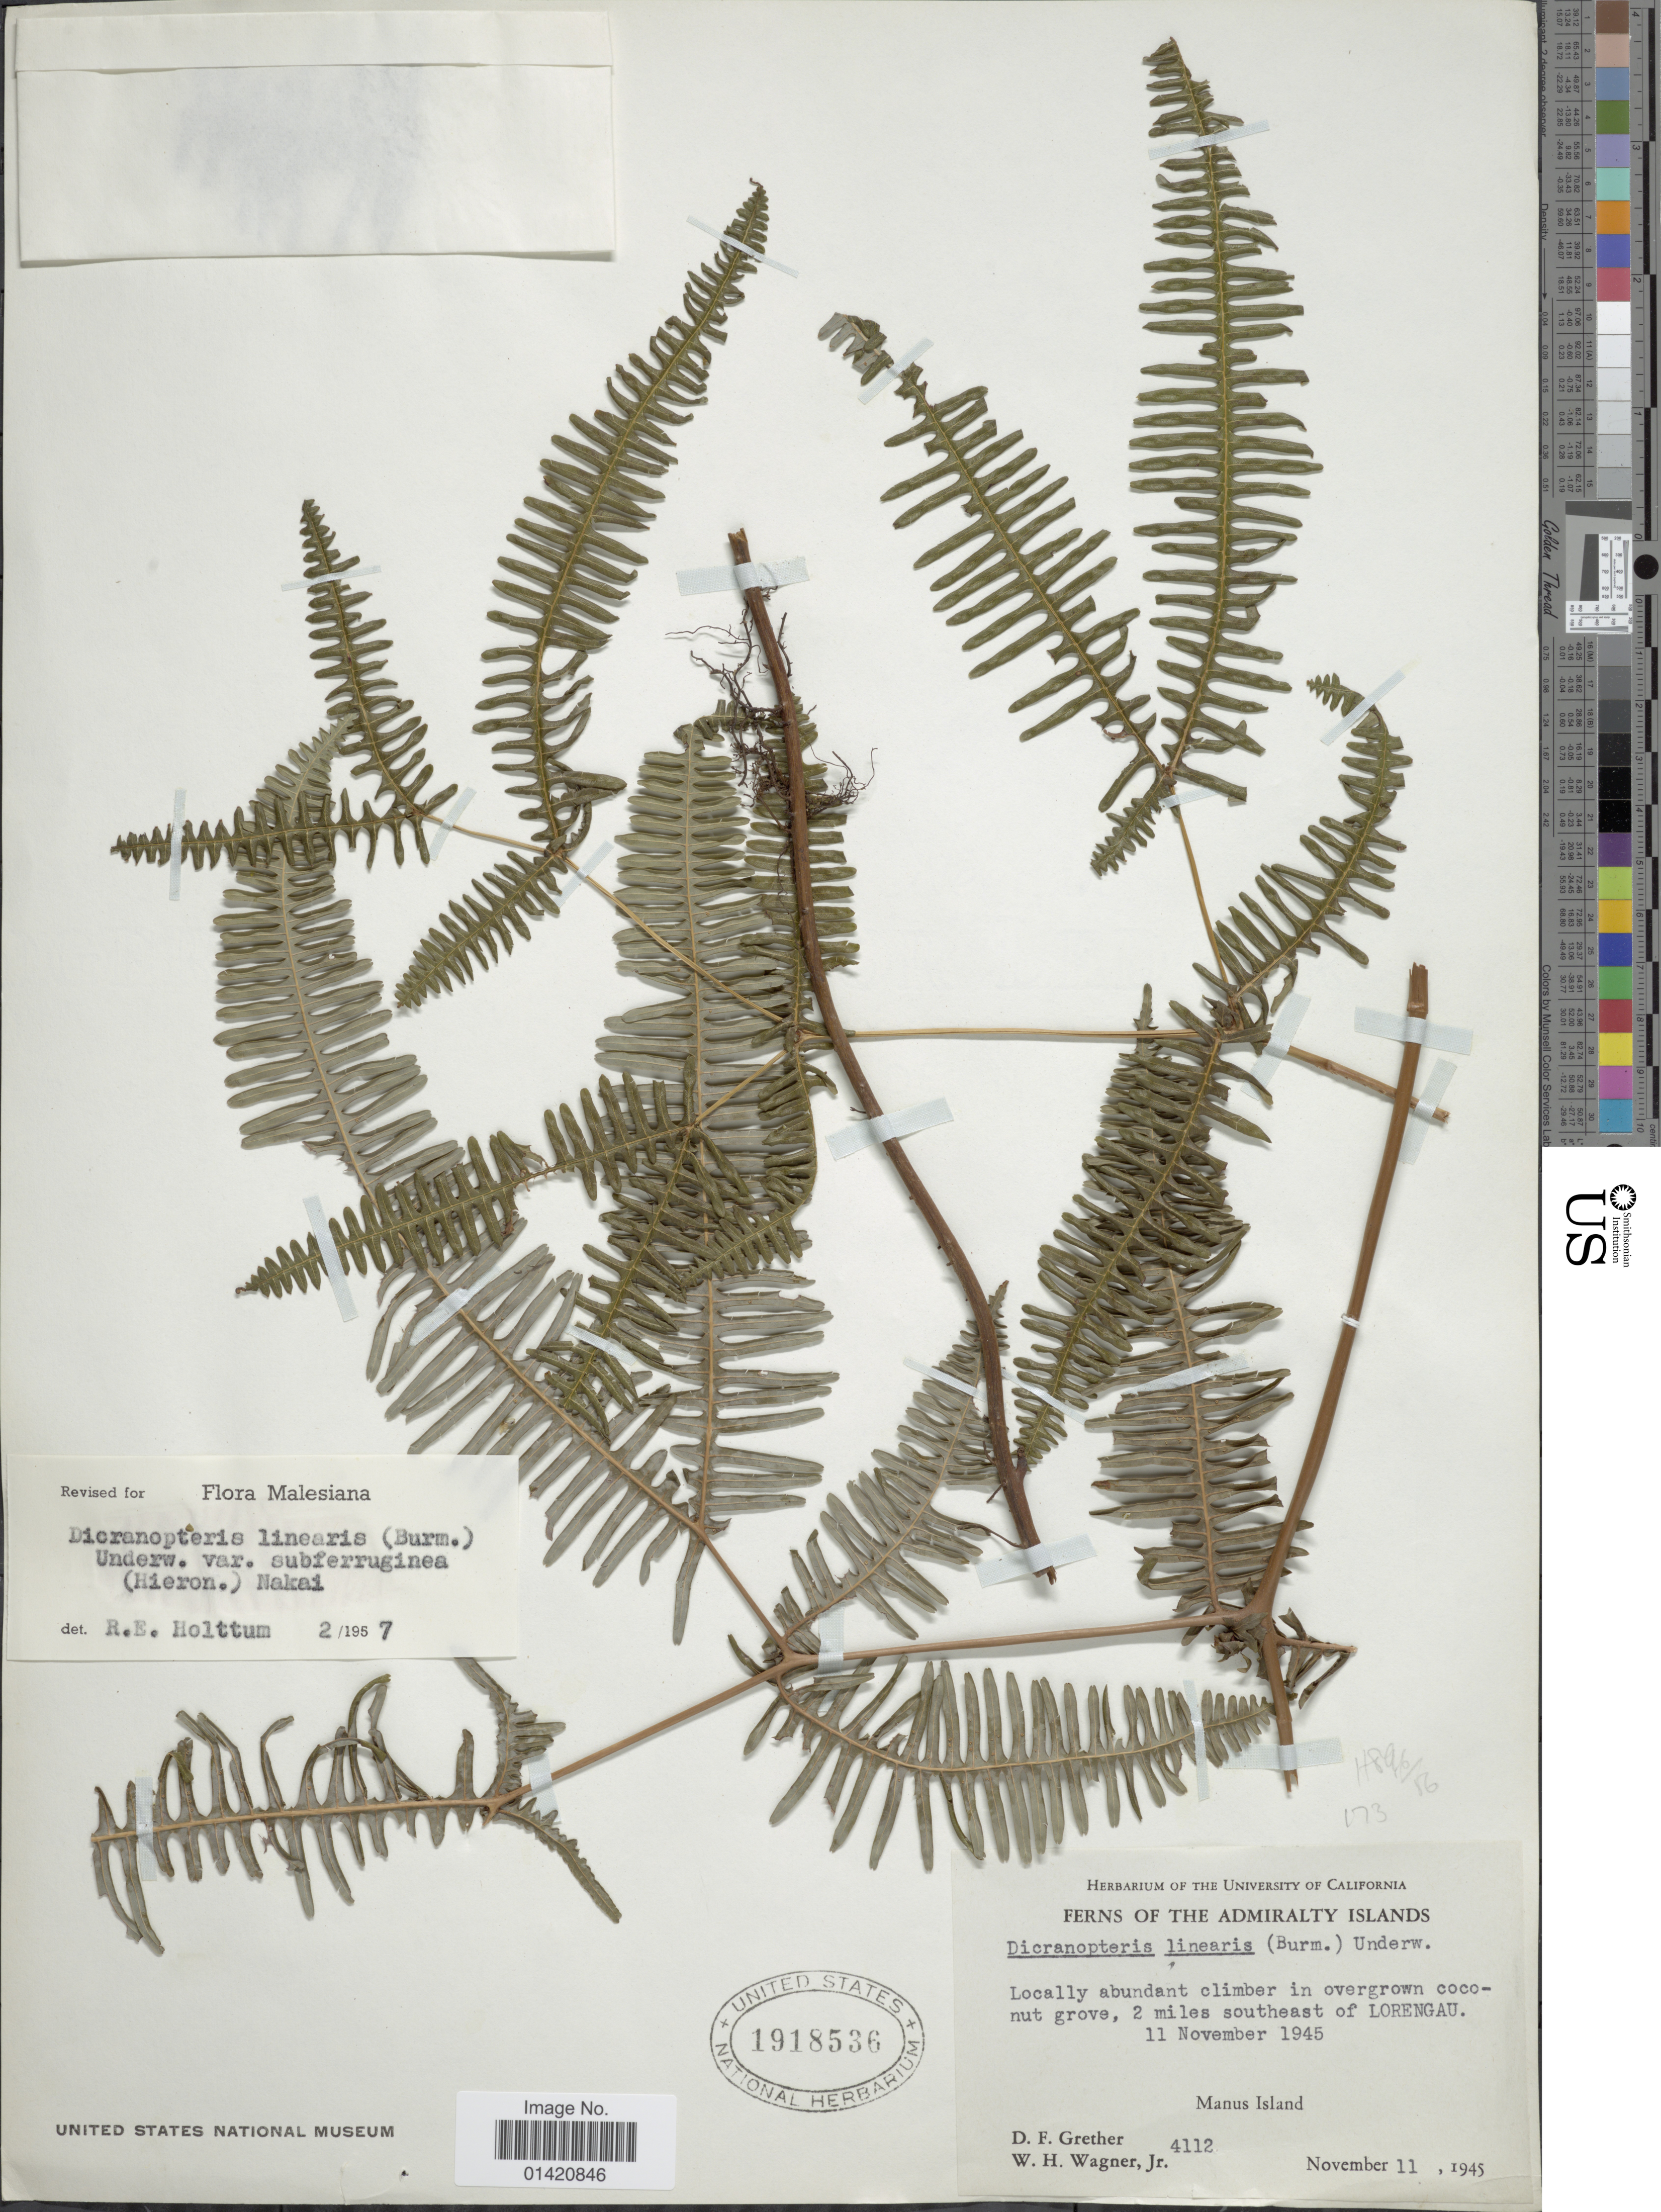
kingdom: Plantae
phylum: Tracheophyta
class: Polypodiopsida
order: Gleicheniales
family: Gleicheniaceae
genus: Dicranopteris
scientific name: Dicranopteris linearis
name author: (Burm. f.) Underw.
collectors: D. F. Grether & W. H. Wagner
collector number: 4112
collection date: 1945-11-11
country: Papua New Guinea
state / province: Manus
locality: The Admiralty Islands, 2 miles southeast of Lorengau, Manus Island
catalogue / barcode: US 1918536